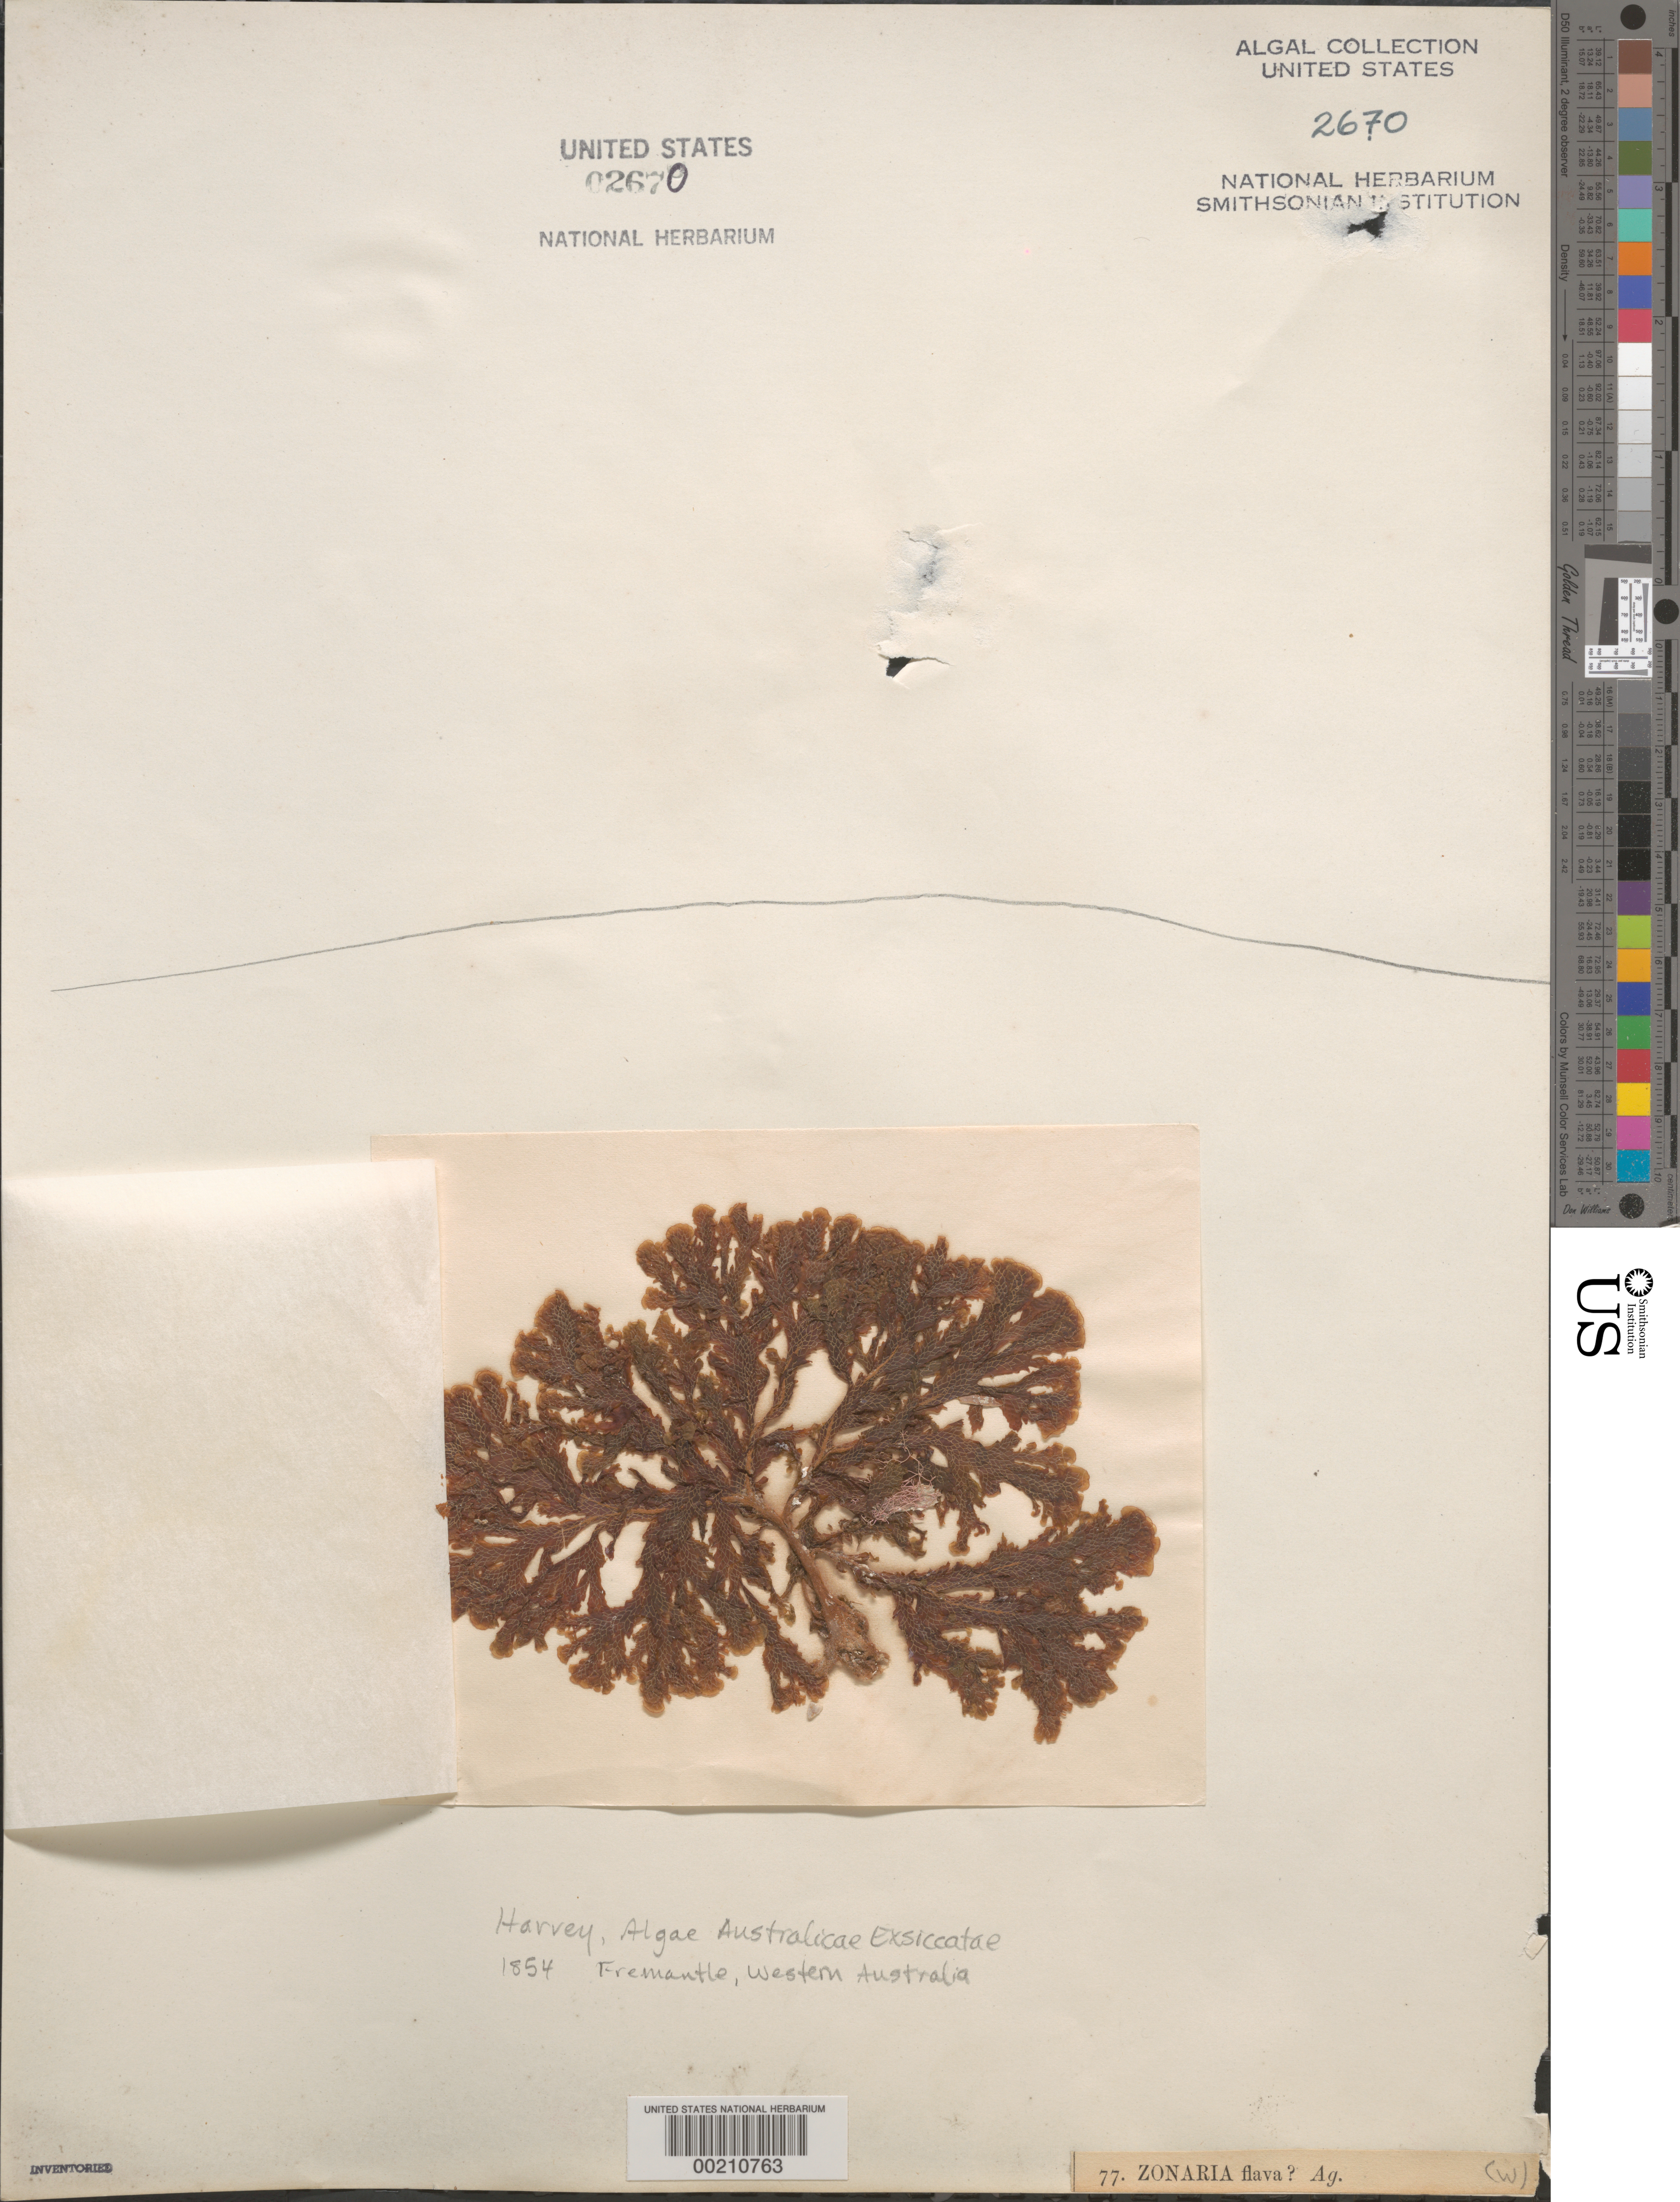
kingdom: Chromista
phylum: Ochrophyta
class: Phaeophyceae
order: Dictyotales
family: Dictyotaceae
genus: Zonaria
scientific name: Zonaria tournefortii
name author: (J.V.Lamouroux) Mont.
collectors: W. Harvey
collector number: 77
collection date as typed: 1854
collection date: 1854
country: Australia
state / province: Western Australia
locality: Fremantle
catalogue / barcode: US 2670